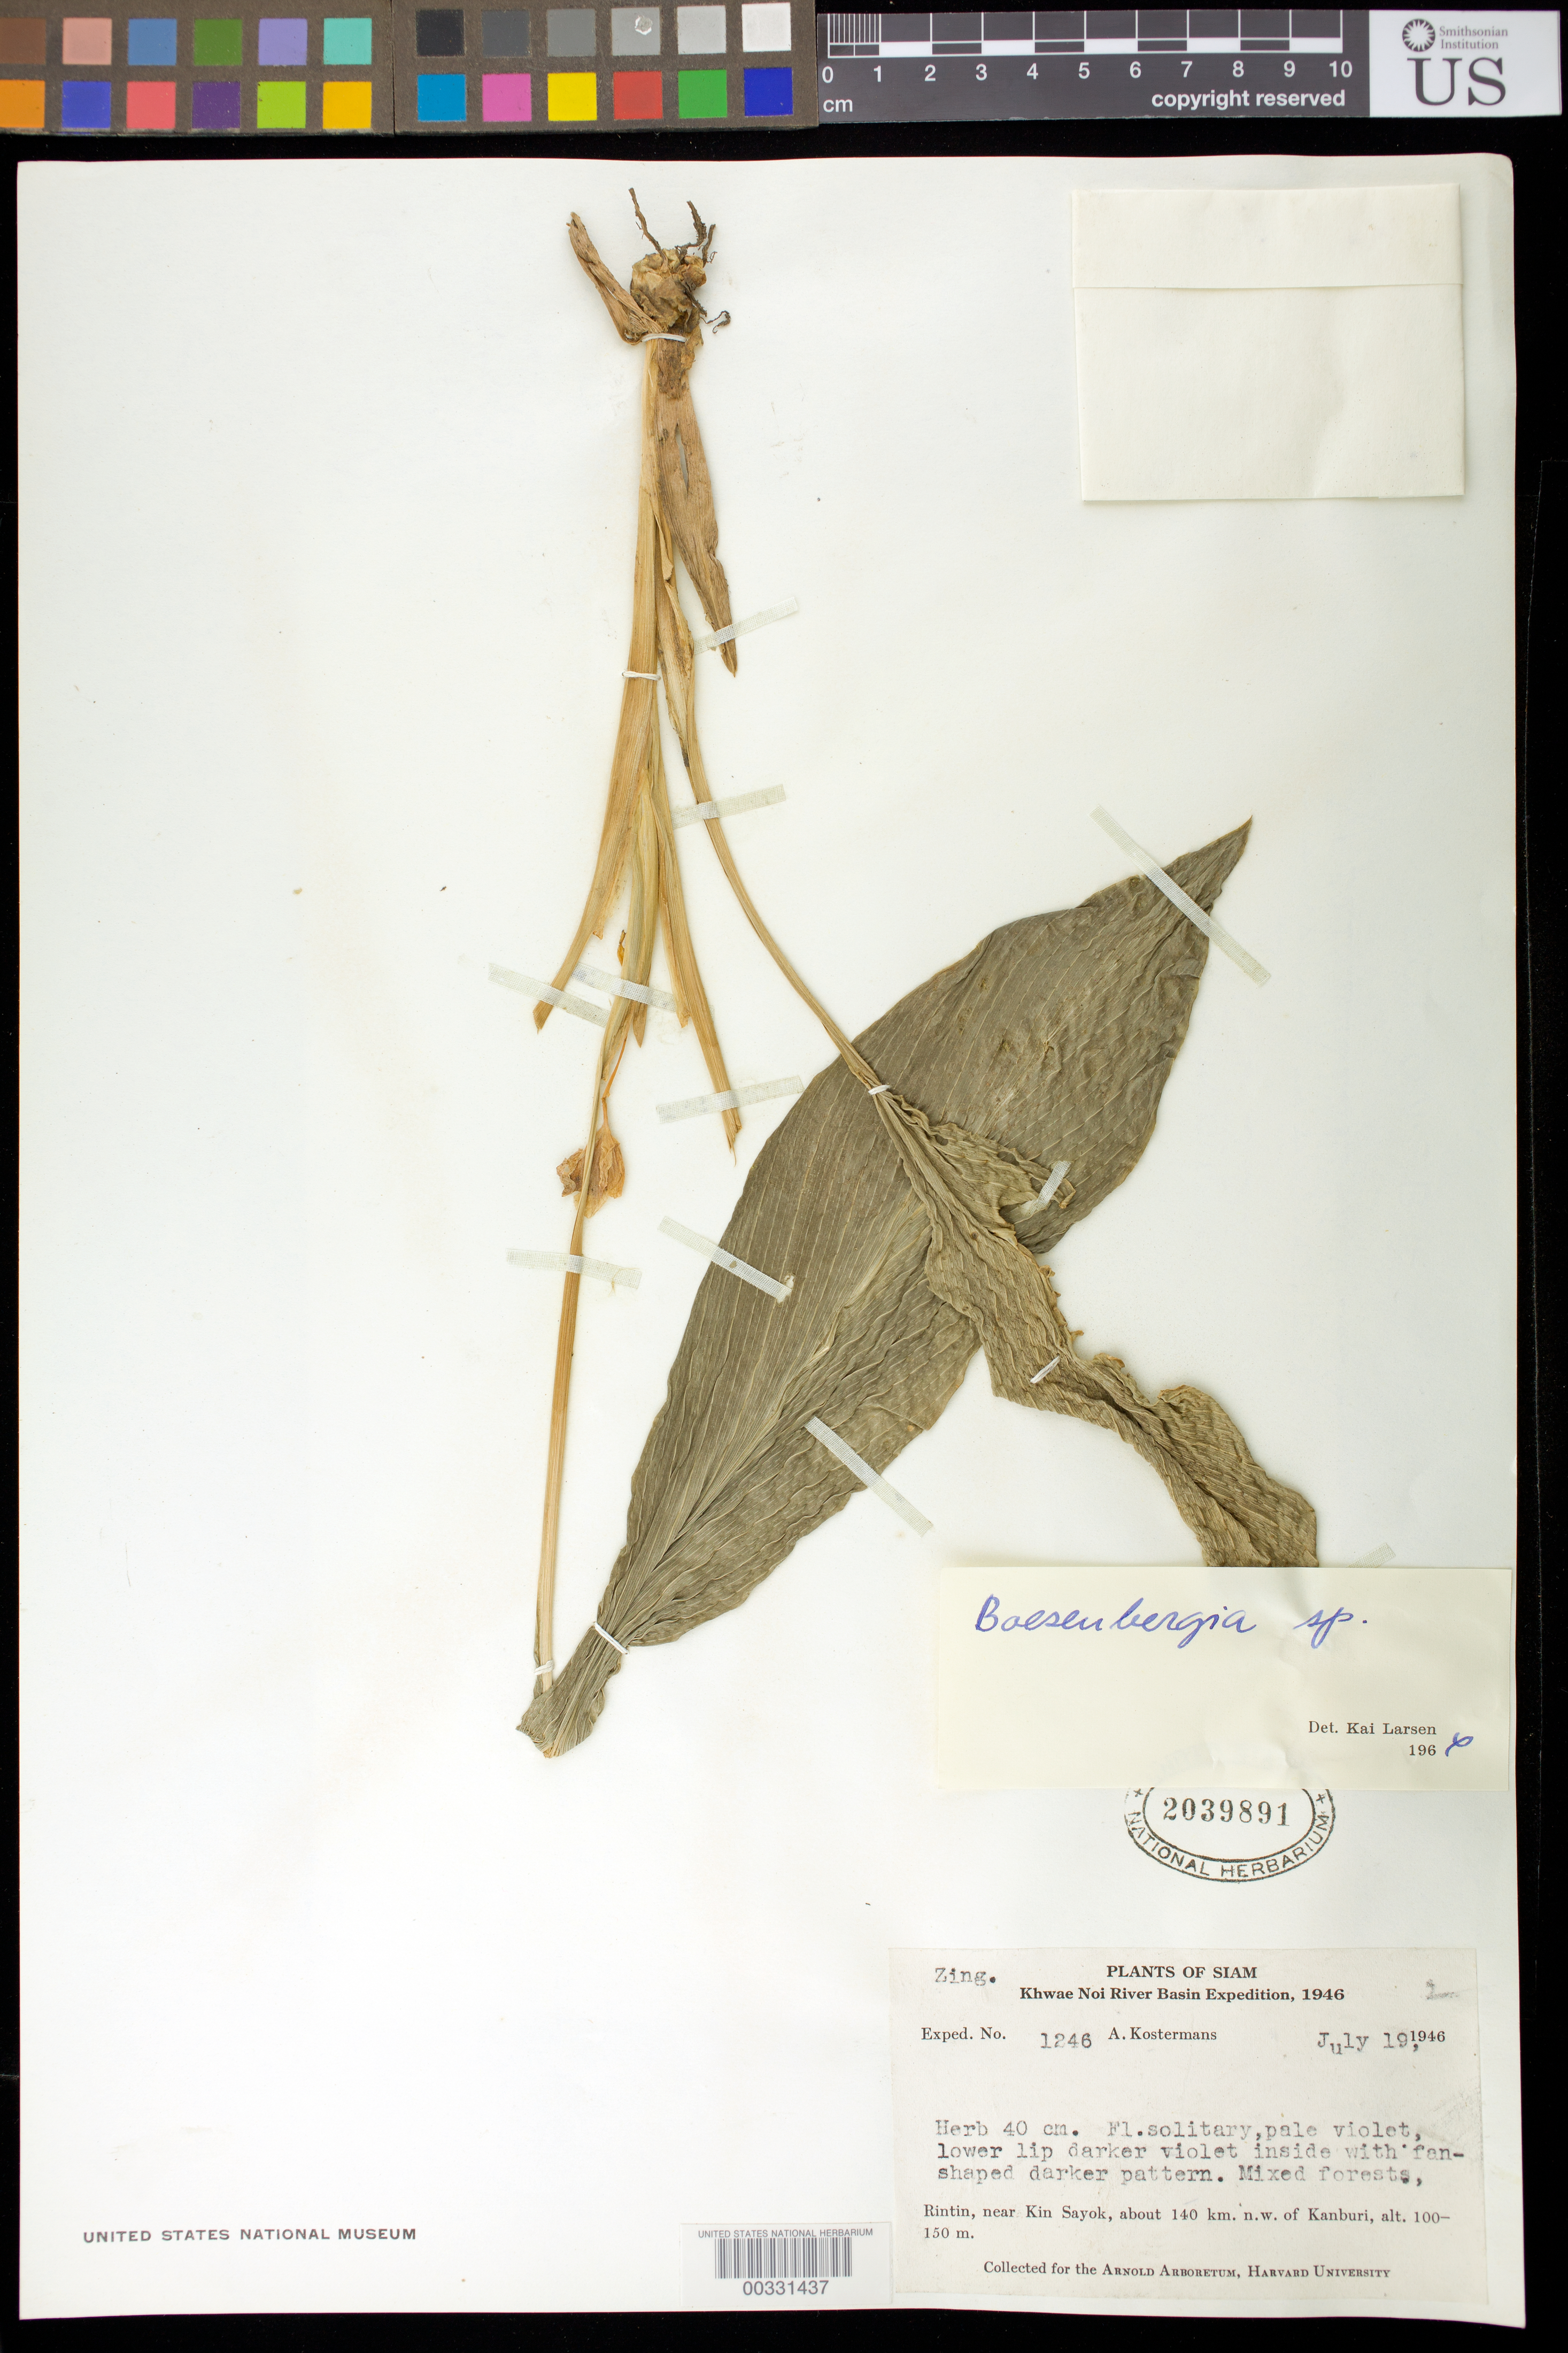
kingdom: Plantae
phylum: Tracheophyta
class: Liliopsida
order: Zingiberales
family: Zingiberaceae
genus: Boesenbergia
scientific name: Boesenbergia sp.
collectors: A. J. G. Kostermans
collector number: Exped 1246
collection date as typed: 19 Jul 1946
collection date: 1946-07-19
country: Thailand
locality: Khwae noi river basin expedition, rintin, near kin sayok, about 140 km nw of kanburi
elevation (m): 100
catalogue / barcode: US 2039891